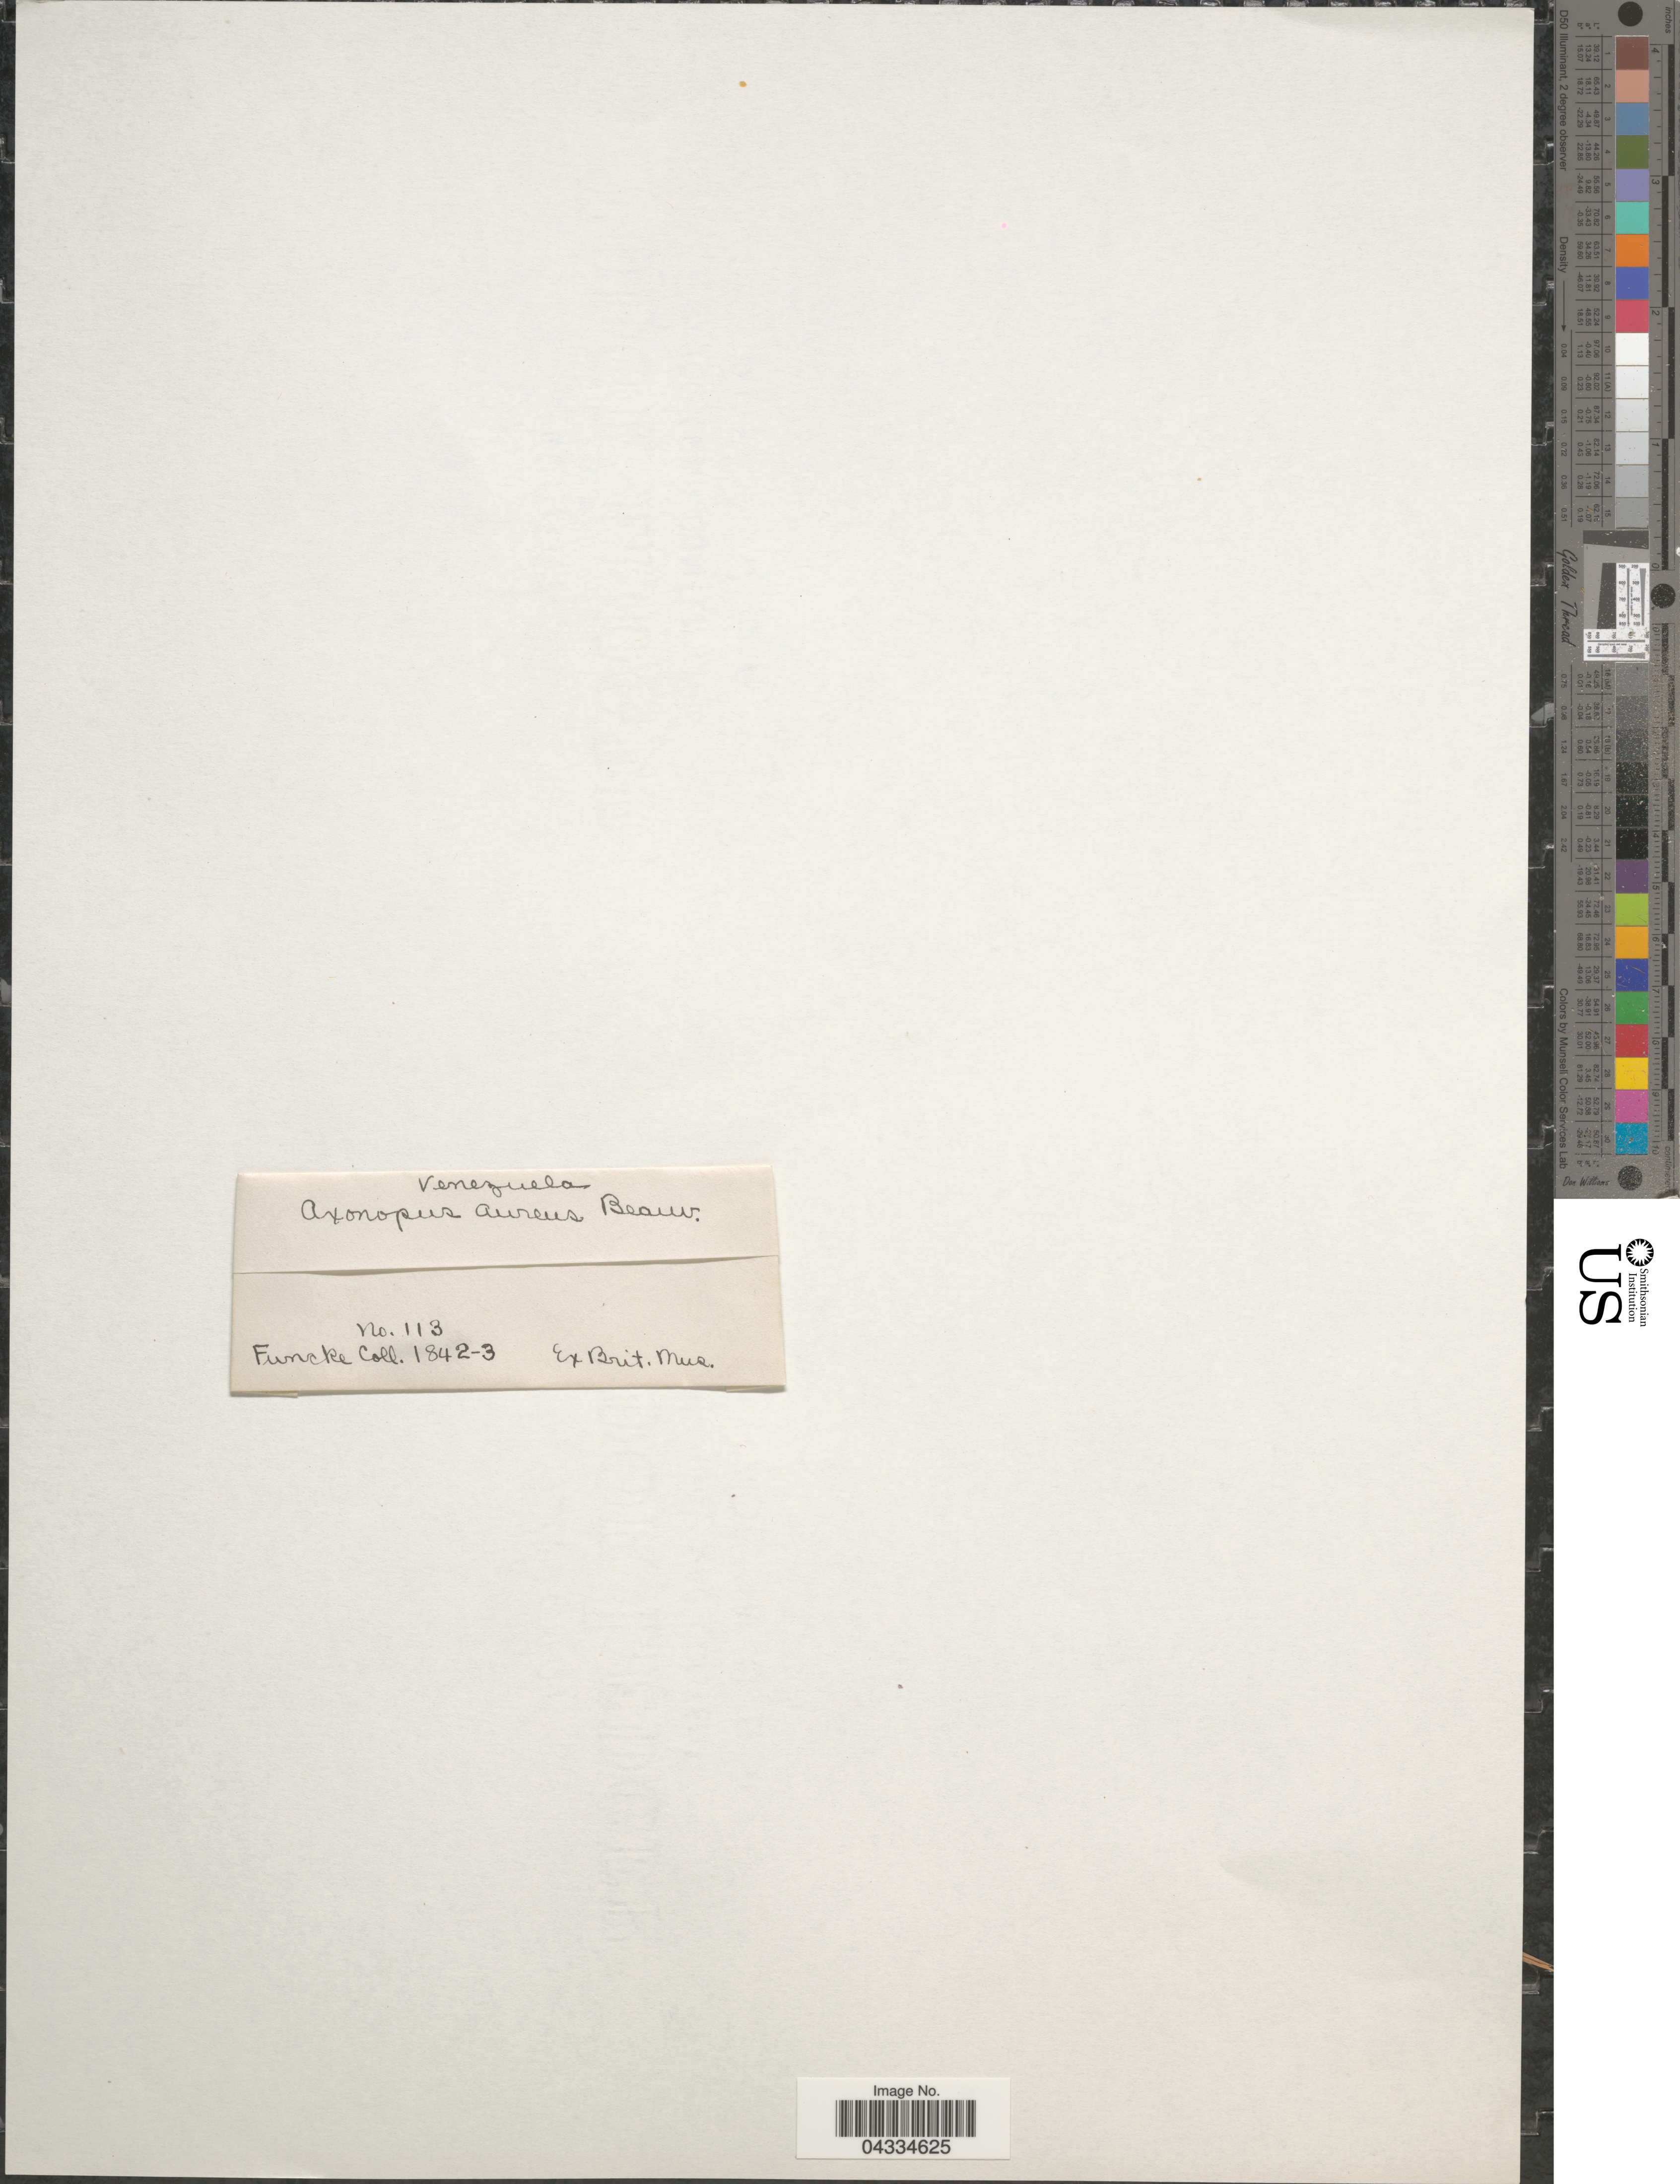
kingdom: Plantae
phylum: Tracheophyta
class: Liliopsida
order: Poales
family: Poaceae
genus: Axonopus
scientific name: Axonopus aureus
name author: P. Beauv.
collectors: Funcke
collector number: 113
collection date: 1842/1843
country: Venezuela